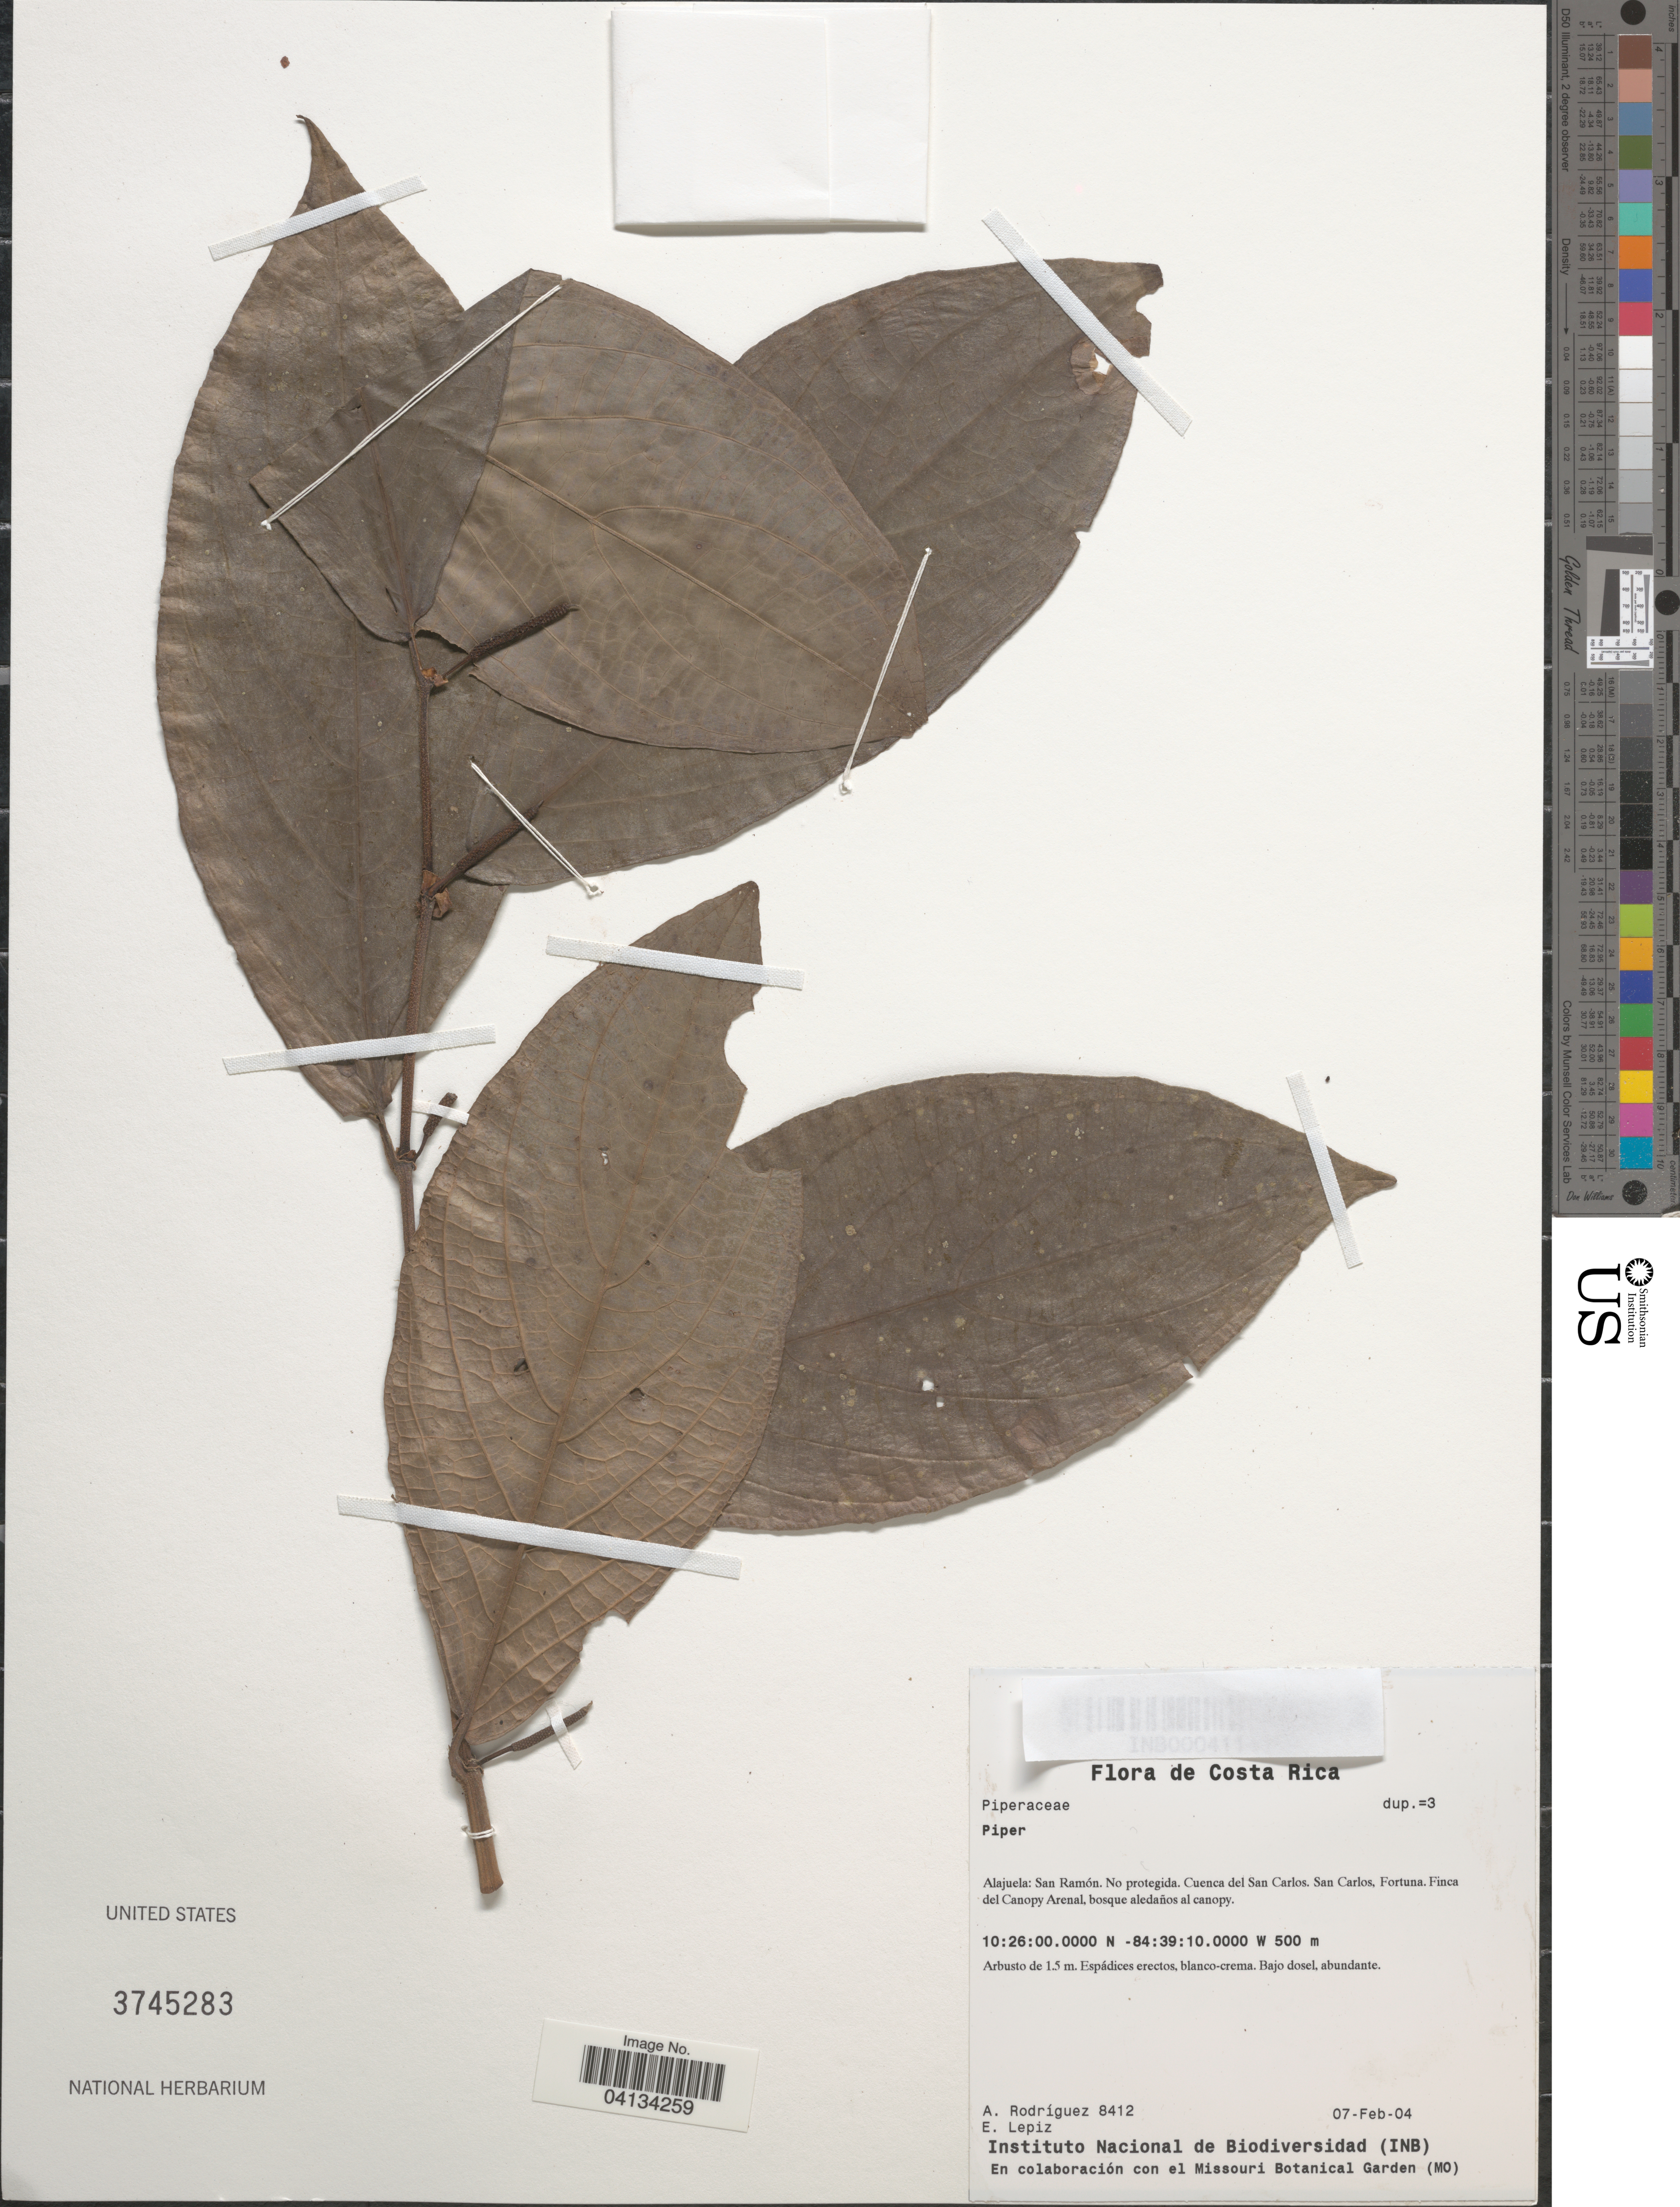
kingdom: Plantae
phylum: Tracheophyta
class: Magnoliopsida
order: Piperales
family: Piperaceae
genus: Piper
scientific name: Piper sp.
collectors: A. Rodríguez & E. Lepiz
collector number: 8412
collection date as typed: Transcribed d/m/y: 7/2/4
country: Costa Rica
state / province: Alajuela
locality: San Ramón. No protegida. Cuenca del San Carlos. San Carlos, Fortuna. Finca del Canopy Arenal, bosque aledaños al canopy.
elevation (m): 500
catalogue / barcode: US 3745283